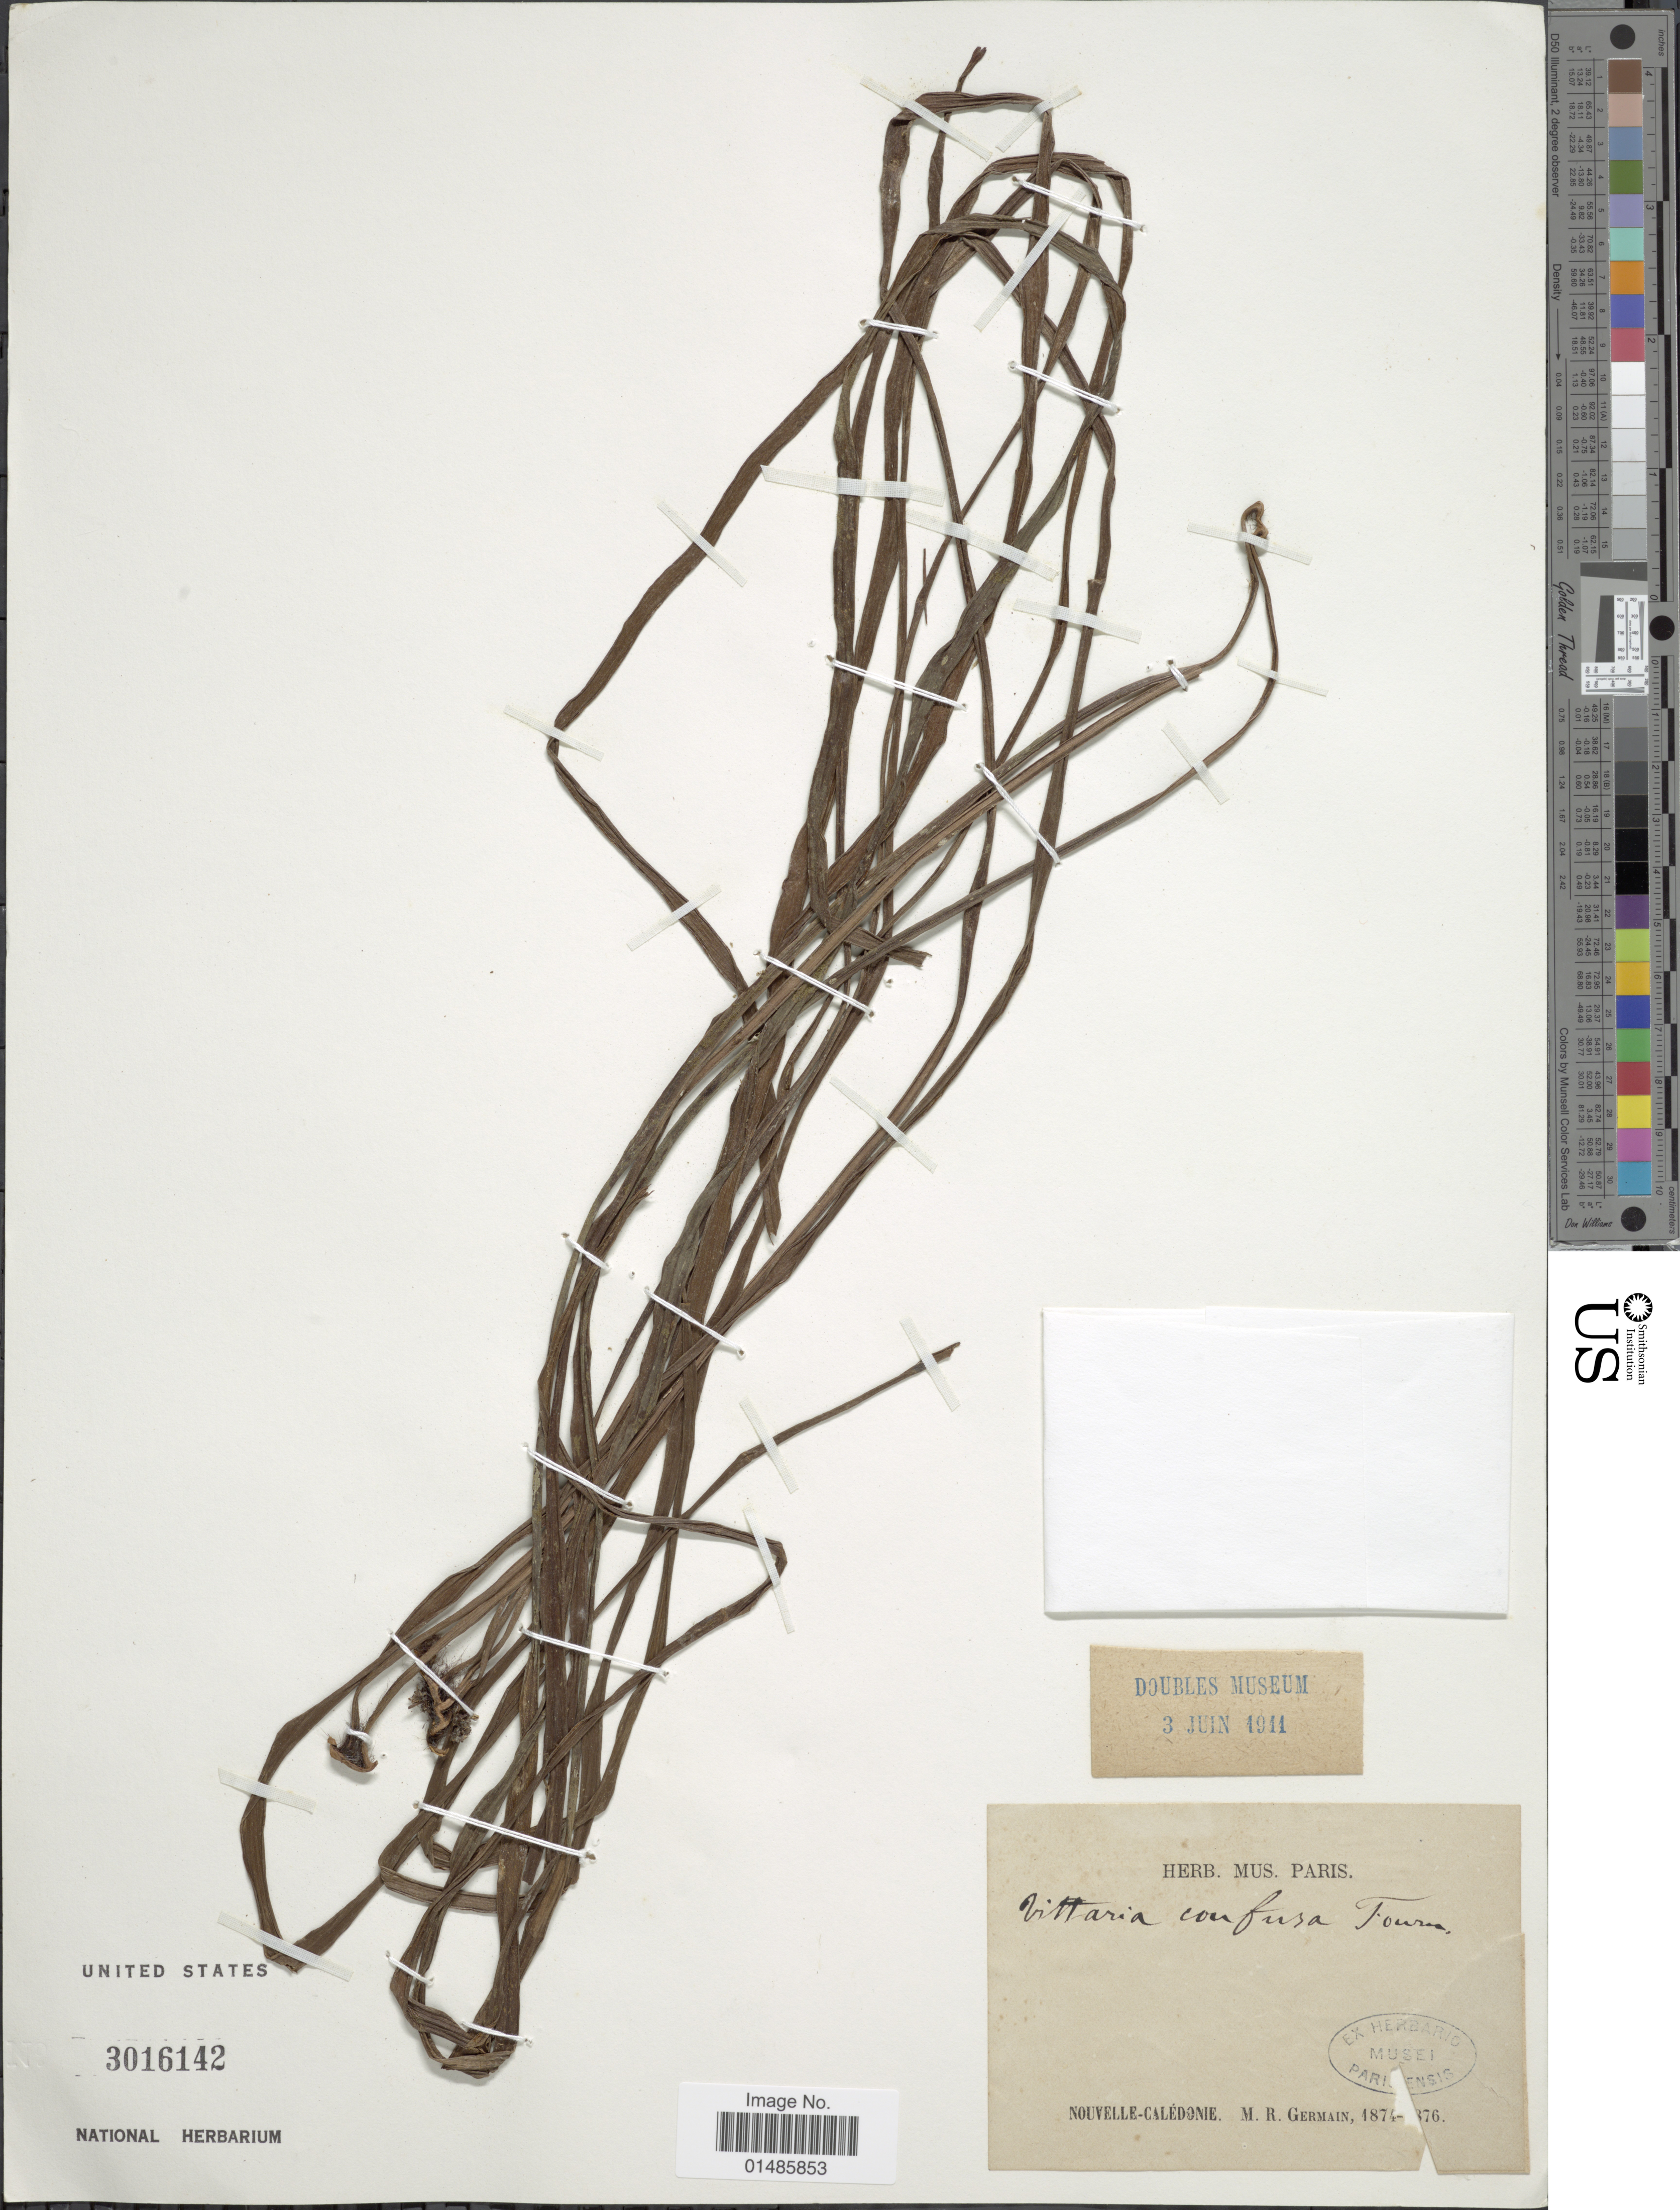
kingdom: Plantae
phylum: Tracheophyta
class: Polypodiopsida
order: Polypodiales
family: Pteridaceae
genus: Haplopteris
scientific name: Haplopteris zosterifolia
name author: (Willd.) E.H. Crane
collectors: M. Germain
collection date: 1874/1876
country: New Caledonia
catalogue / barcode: US 3016142